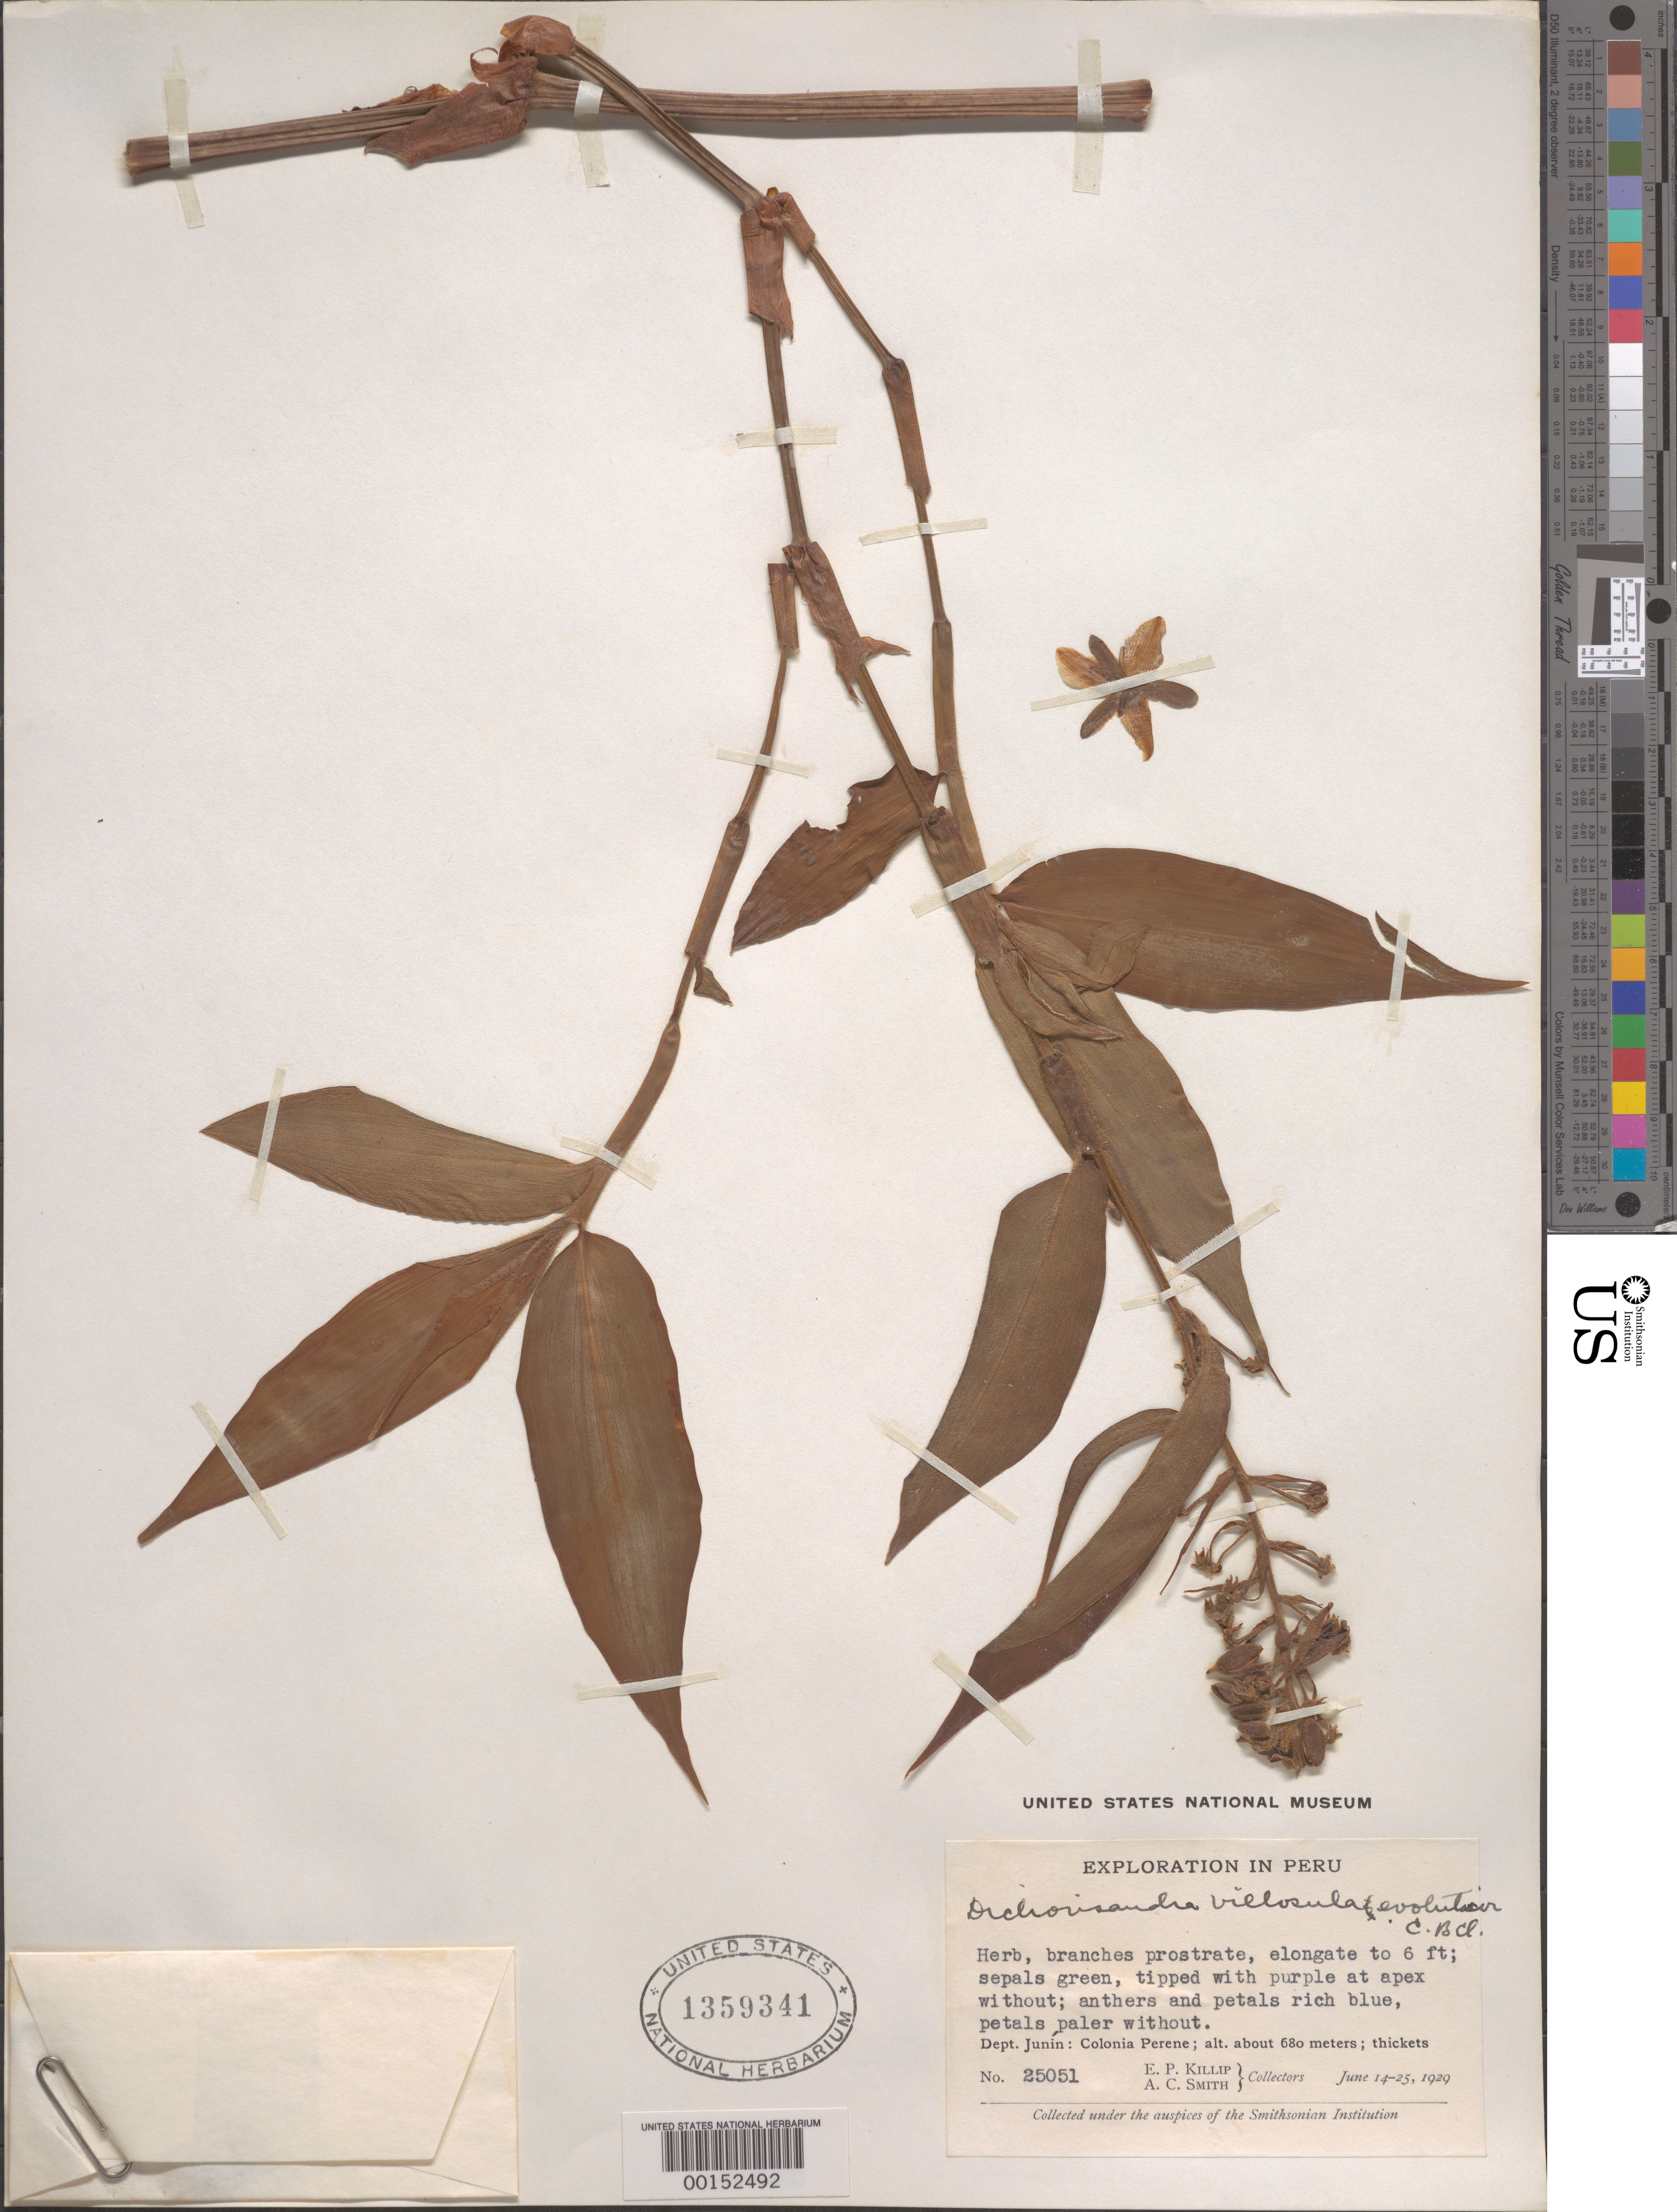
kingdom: Plantae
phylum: Tracheophyta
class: Liliopsida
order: Commelinales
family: Commelinaceae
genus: Dichorisandra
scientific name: Dichorisandra hexandra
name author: (Aubl.) Standl.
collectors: E. P. Killip & A. C. Smith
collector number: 25051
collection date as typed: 14 Jun 1929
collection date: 1929-06-14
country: Peru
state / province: Junín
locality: Colonia perene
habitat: Thickets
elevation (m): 680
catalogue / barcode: US 1359341